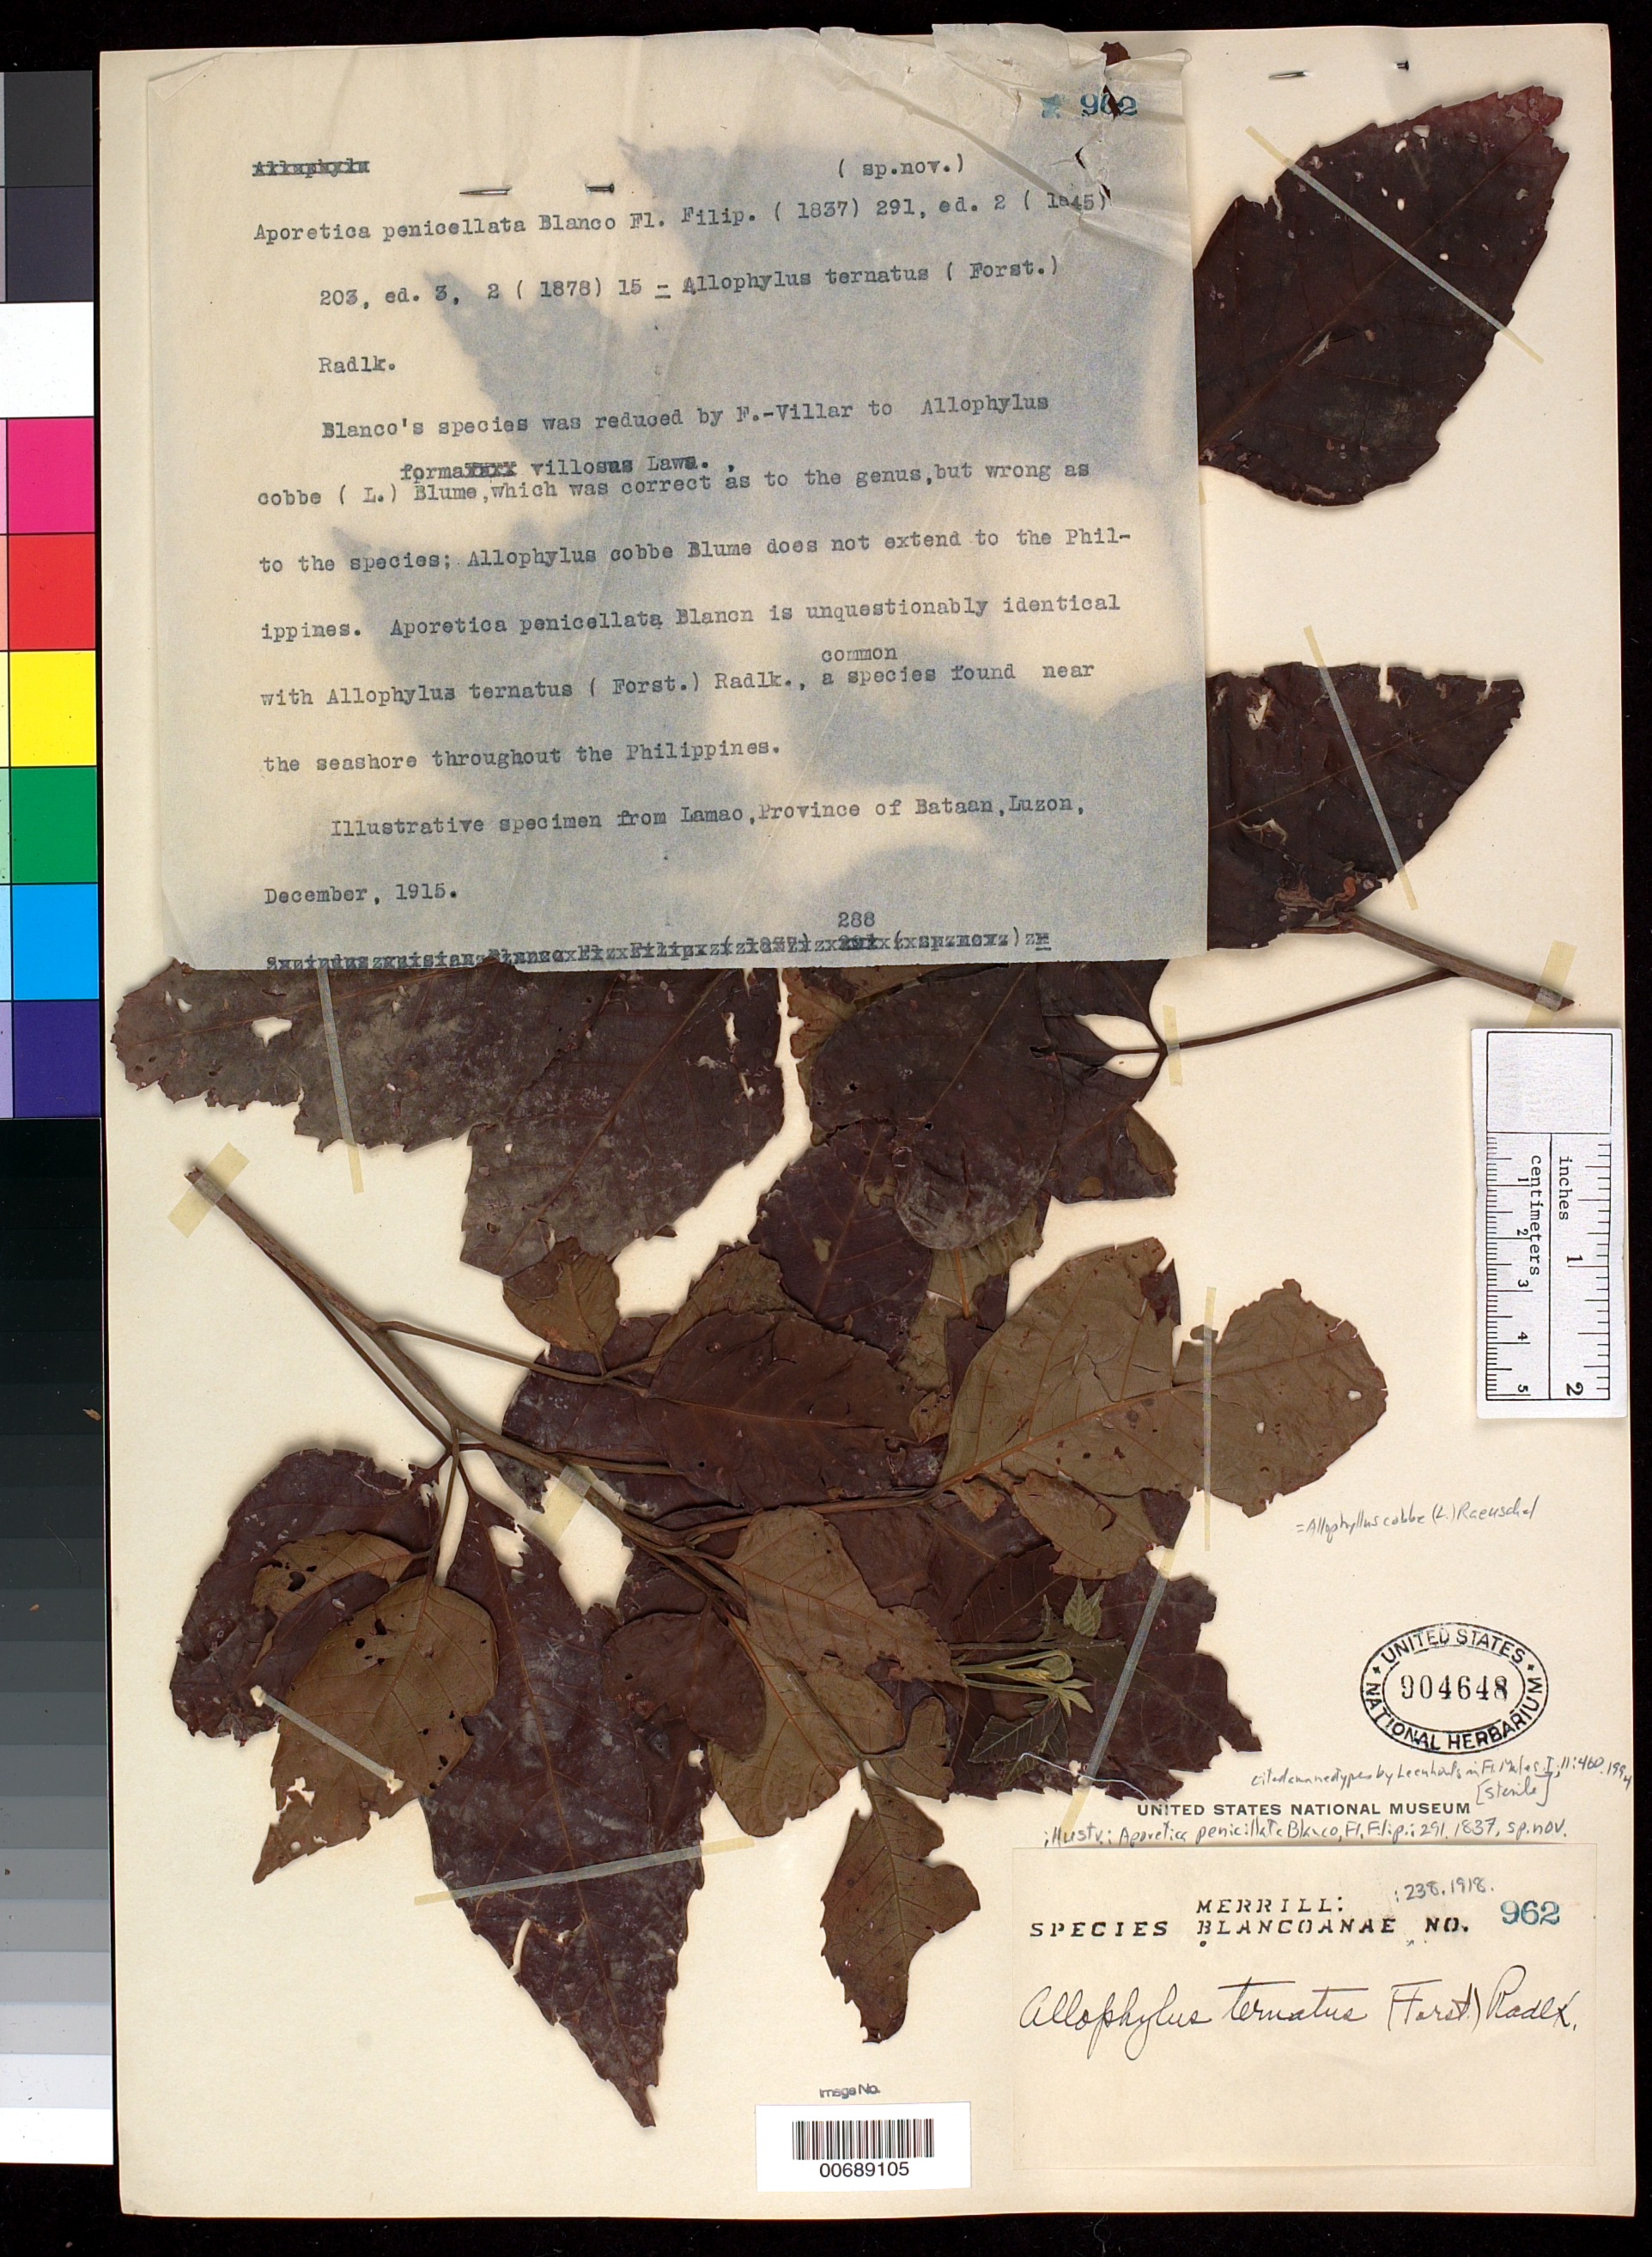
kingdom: Plantae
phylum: Tracheophyta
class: Magnoliopsida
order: Sapindales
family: Sapindaceae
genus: Aporetica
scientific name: Aporetica penicellata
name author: Blanco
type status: Possible Isoneotype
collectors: E. D. Merrill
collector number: Sp. Blancoan. 0962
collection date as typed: Dec 1915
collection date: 1915-12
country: Philippines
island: Luzon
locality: Lamao, Province of Bataan, Luzon.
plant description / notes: Cited as one of 2 "neotypes" (with Merrill Sp. Blancoan. 1028) by Leenhouts in Adema et al. 1994, Fl. Males. ser. 1, 11: 460; see also Leenhouts 1967, Blumea 15: 336 where 1028 is cited as "neo-syntype".; Original typewritten notes by Merrill attached.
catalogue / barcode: US 904648